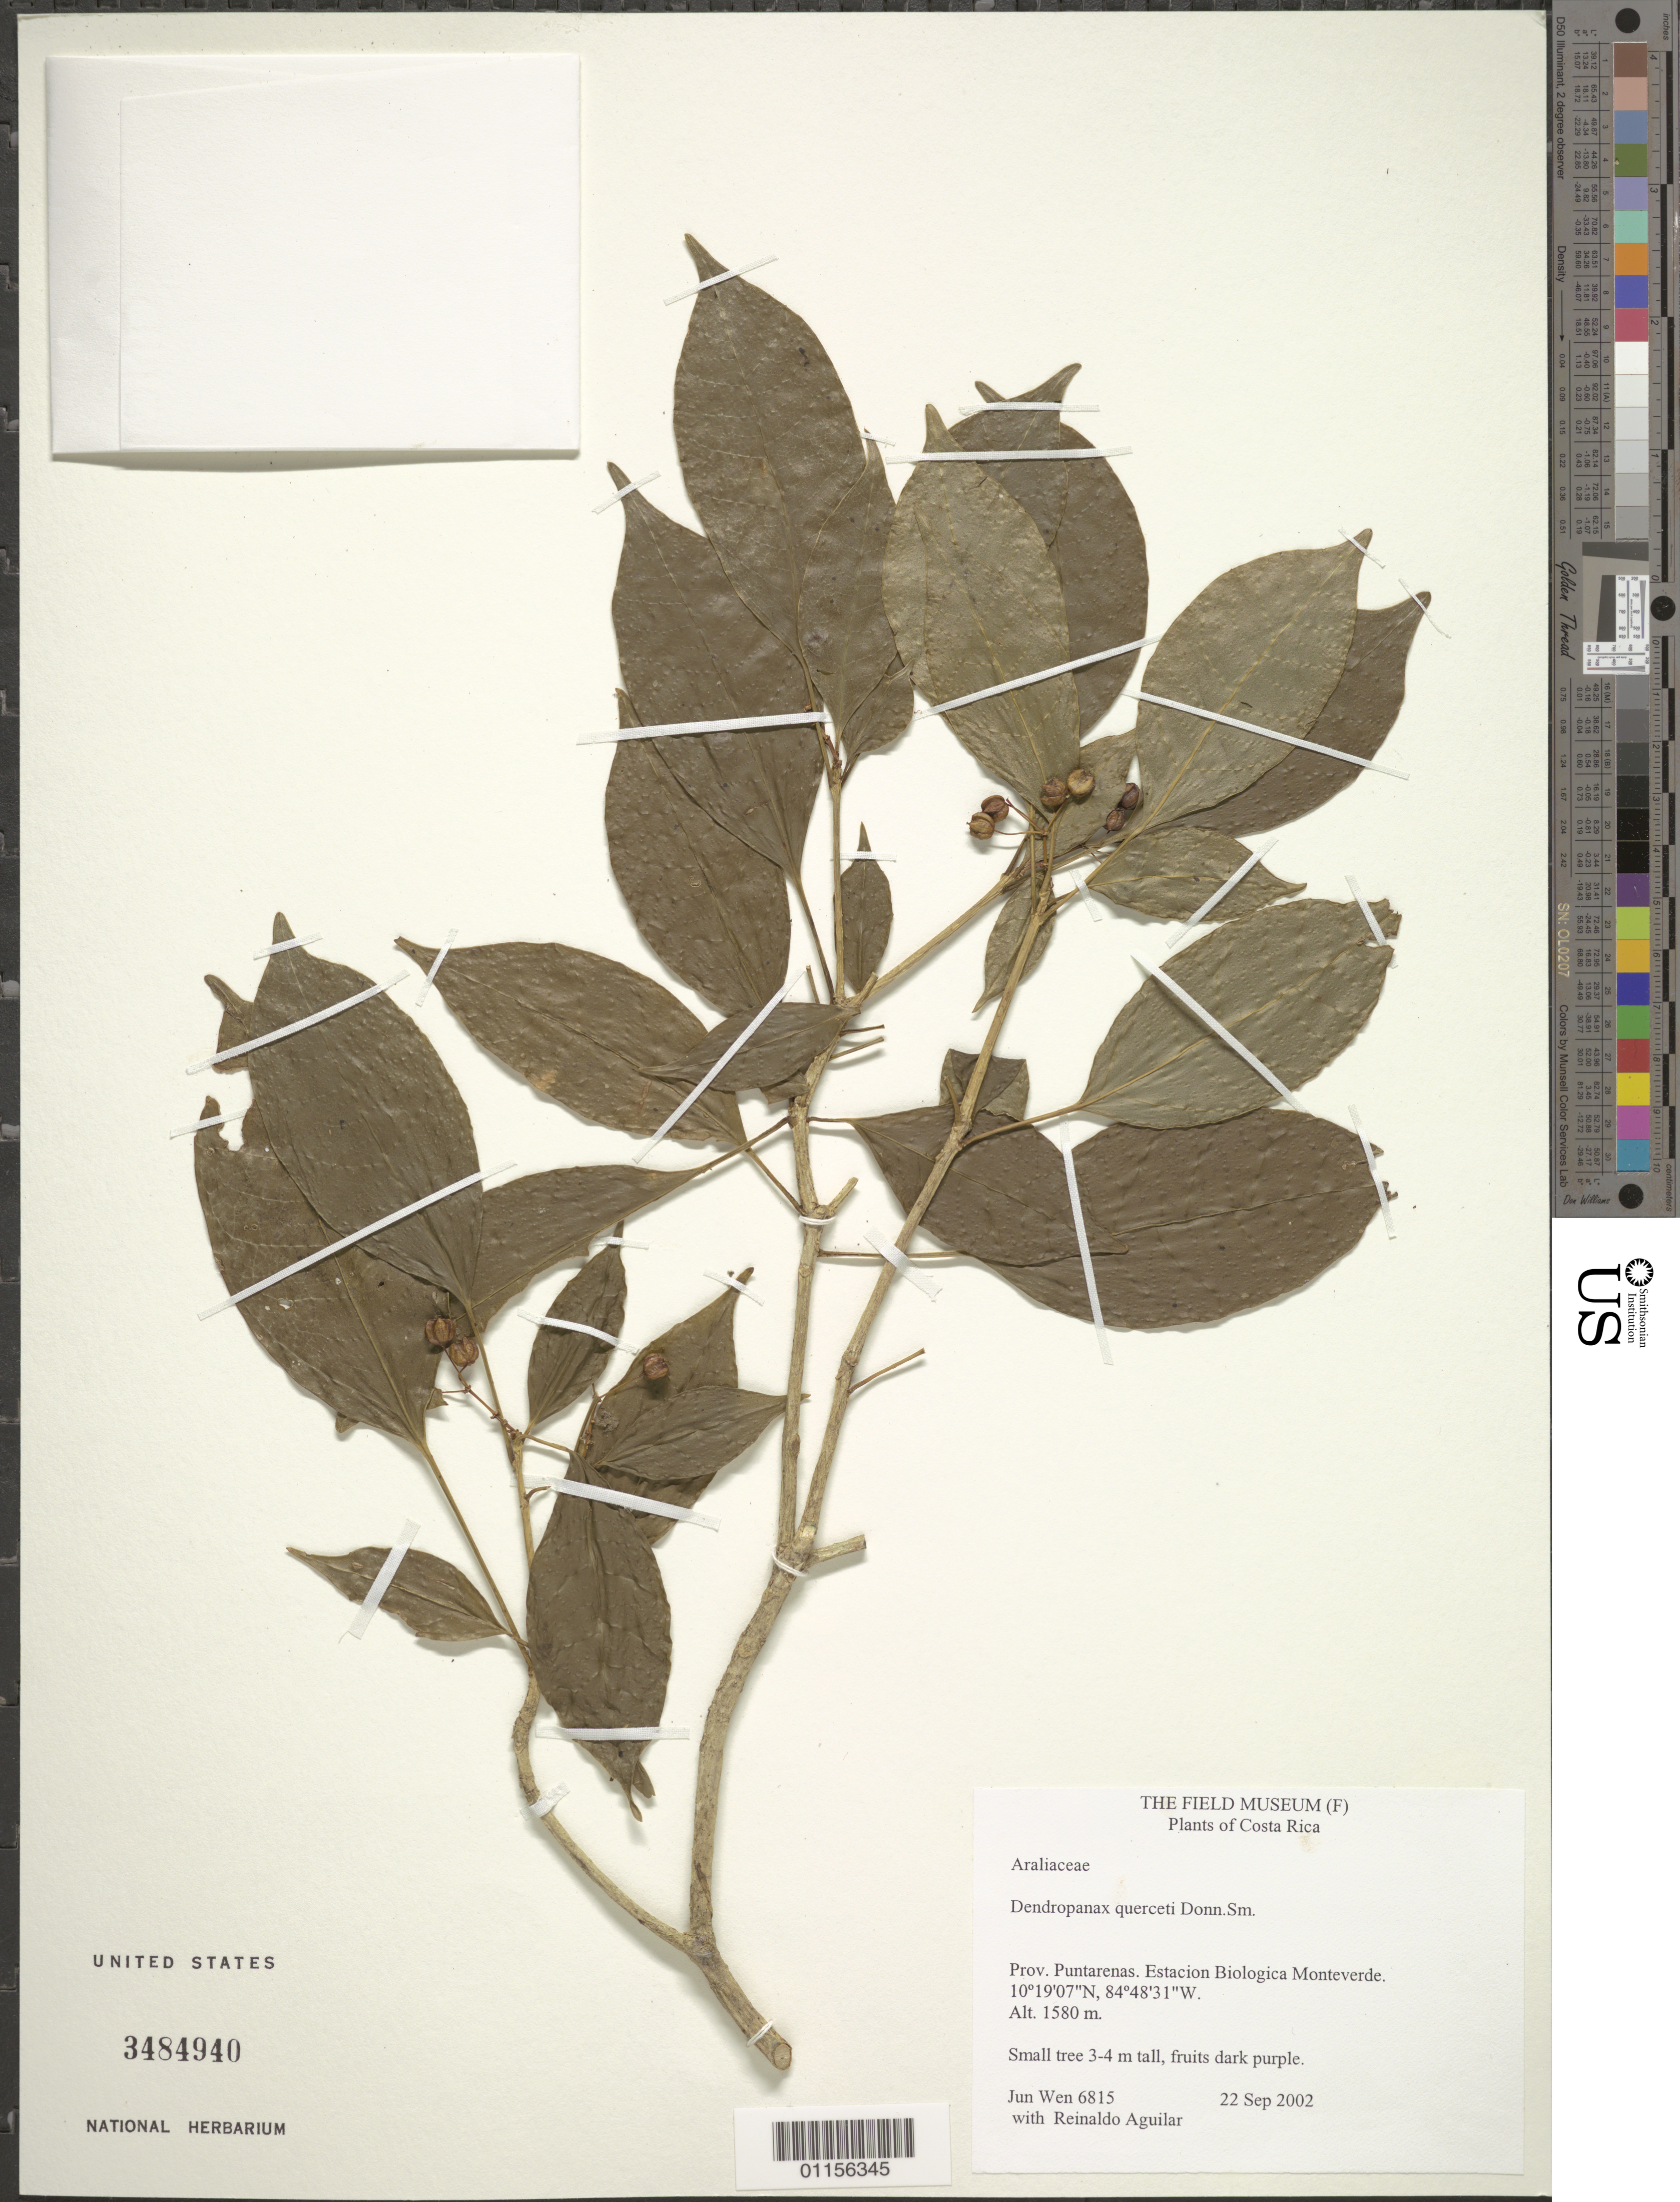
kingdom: Plantae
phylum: Tracheophyta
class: Magnoliopsida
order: Apiales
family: Araliaceae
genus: Dendropanax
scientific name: Dendropanax querceti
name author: Donn. Sm.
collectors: J. Wen & R. Aguilar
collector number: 6815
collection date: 2002-09-22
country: Costa Rica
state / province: Puntarenas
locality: Estacion Biologica Monteverde.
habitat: Small tree.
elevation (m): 1580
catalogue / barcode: US 3484940